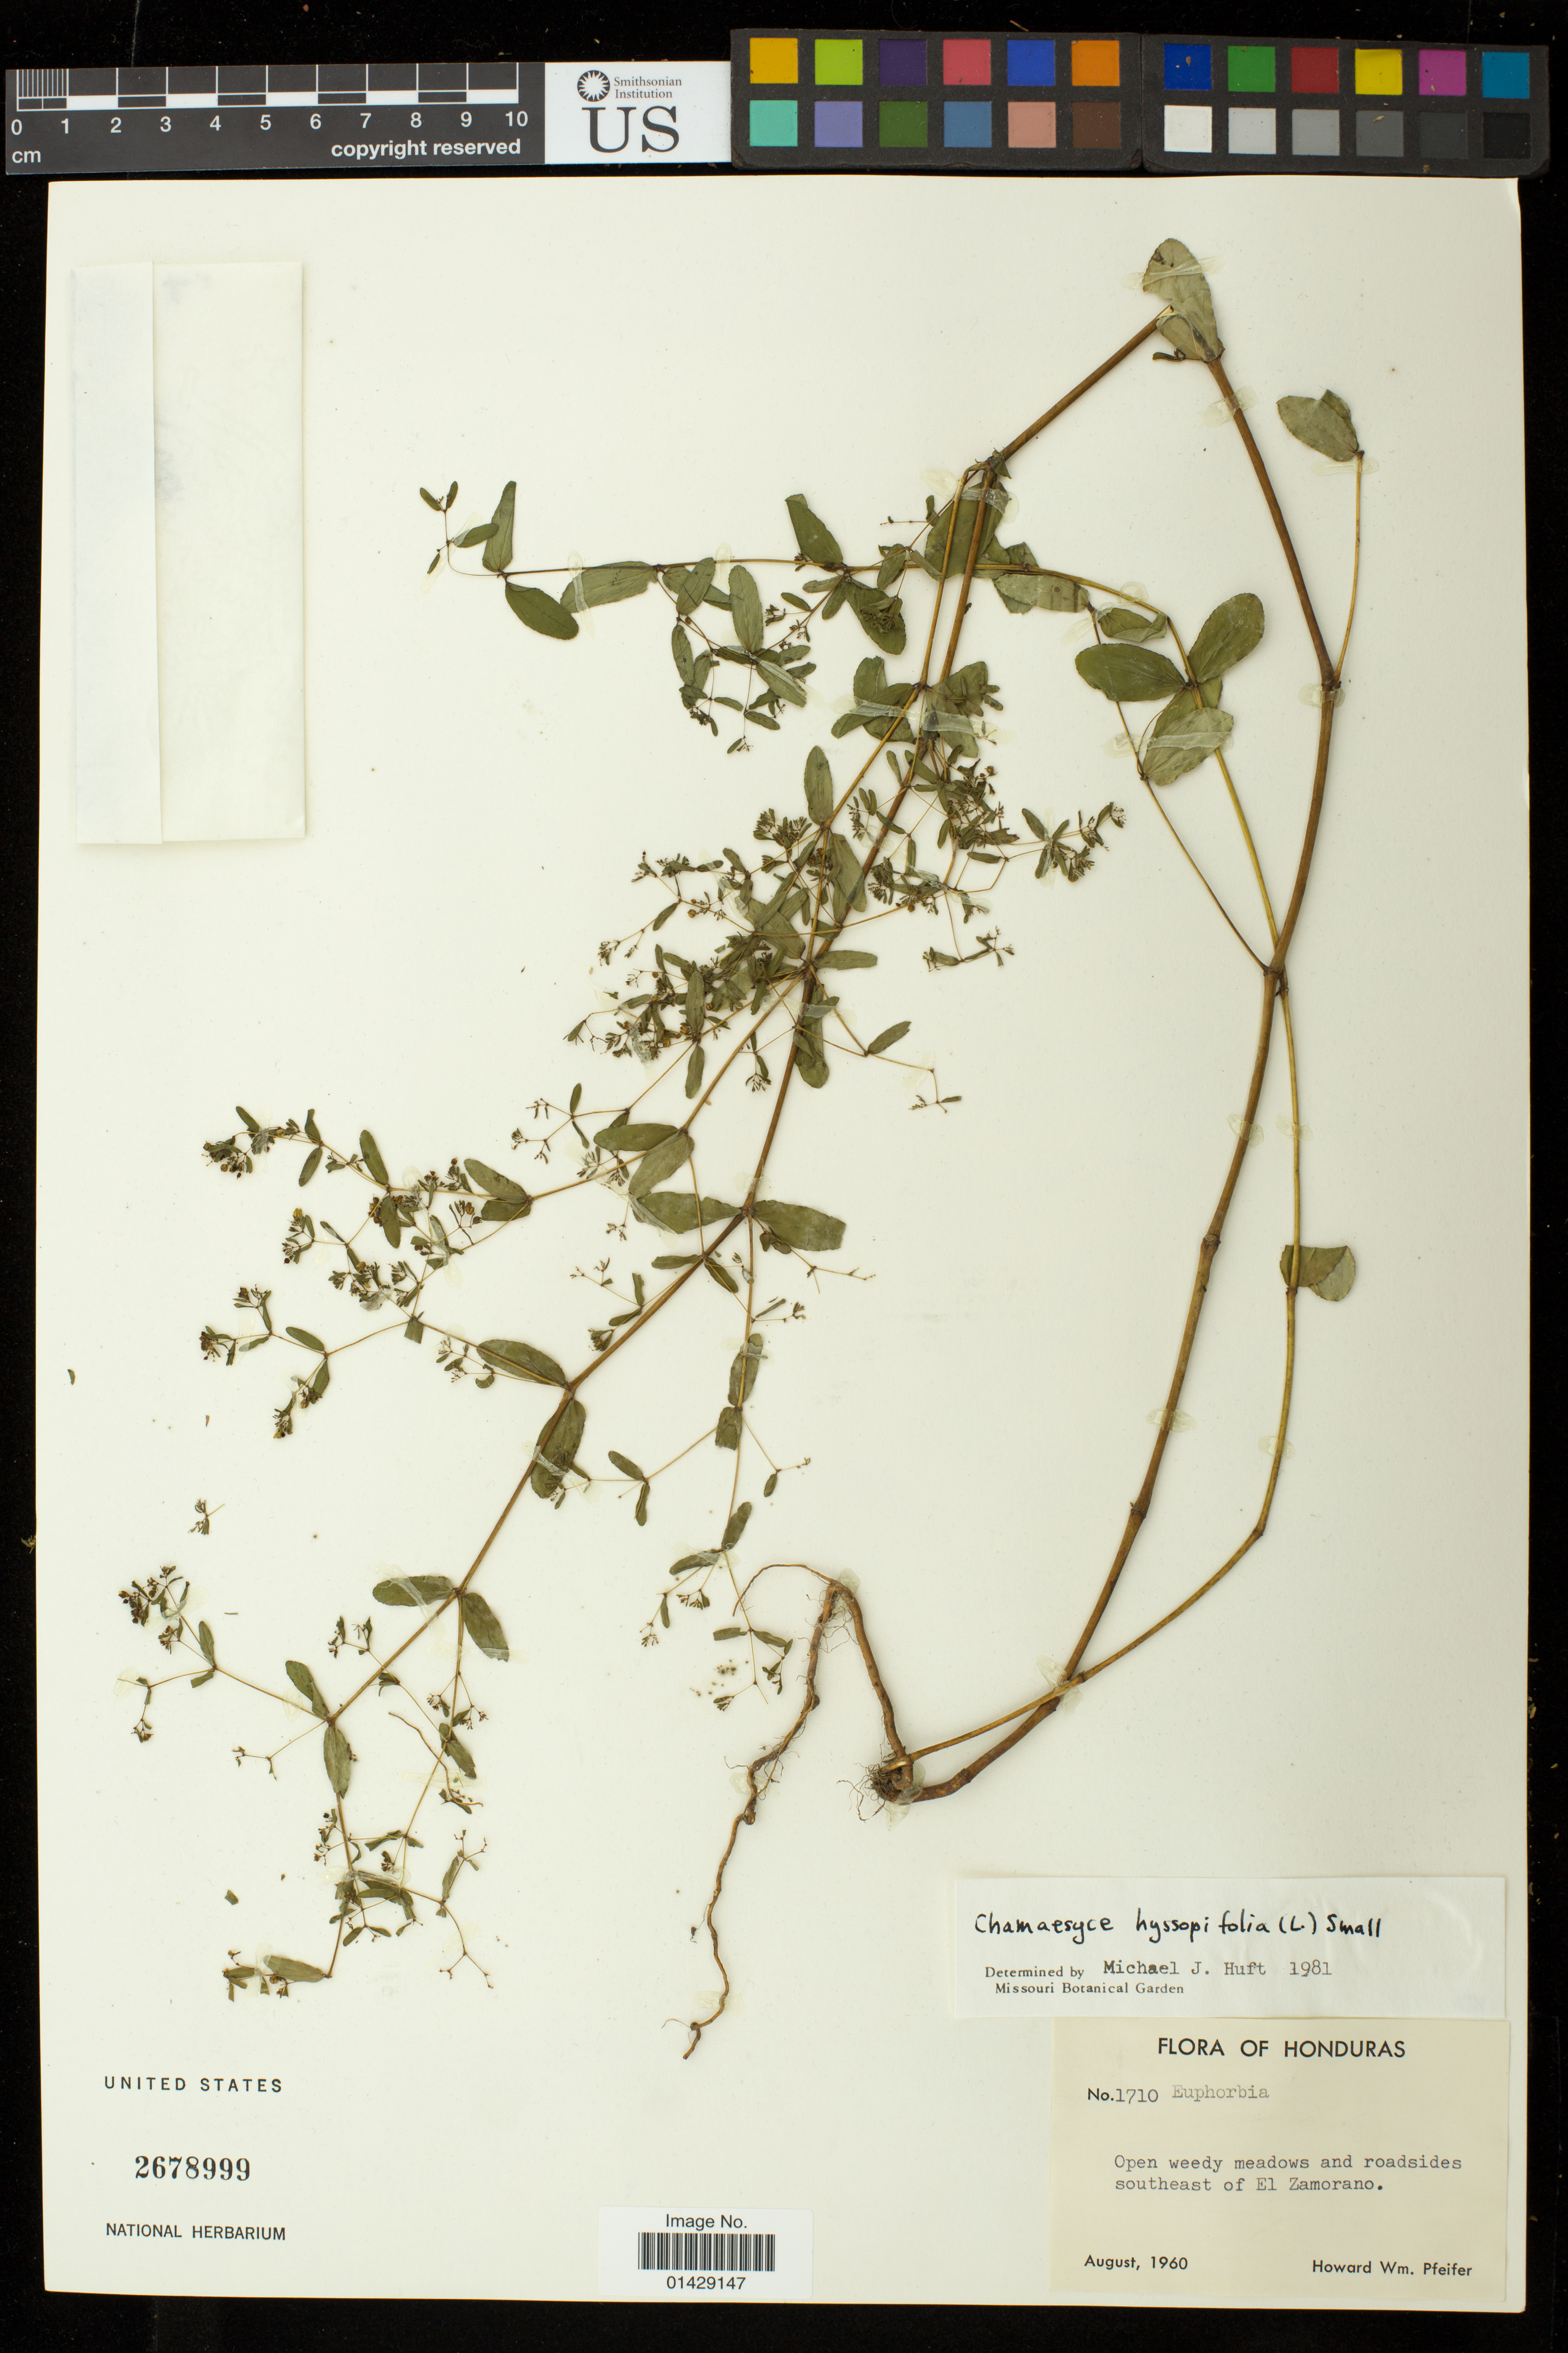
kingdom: Plantae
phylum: Tracheophyta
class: Magnoliopsida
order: Malpighiales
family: Euphorbiaceae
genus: Euphorbia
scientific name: Euphorbia hyssopifolia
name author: L.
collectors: H. W. Pfeifer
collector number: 1710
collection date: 1960-08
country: Honduras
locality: Open weedy meadows and roadsides southeast of El Zamorano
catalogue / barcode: US 2678999